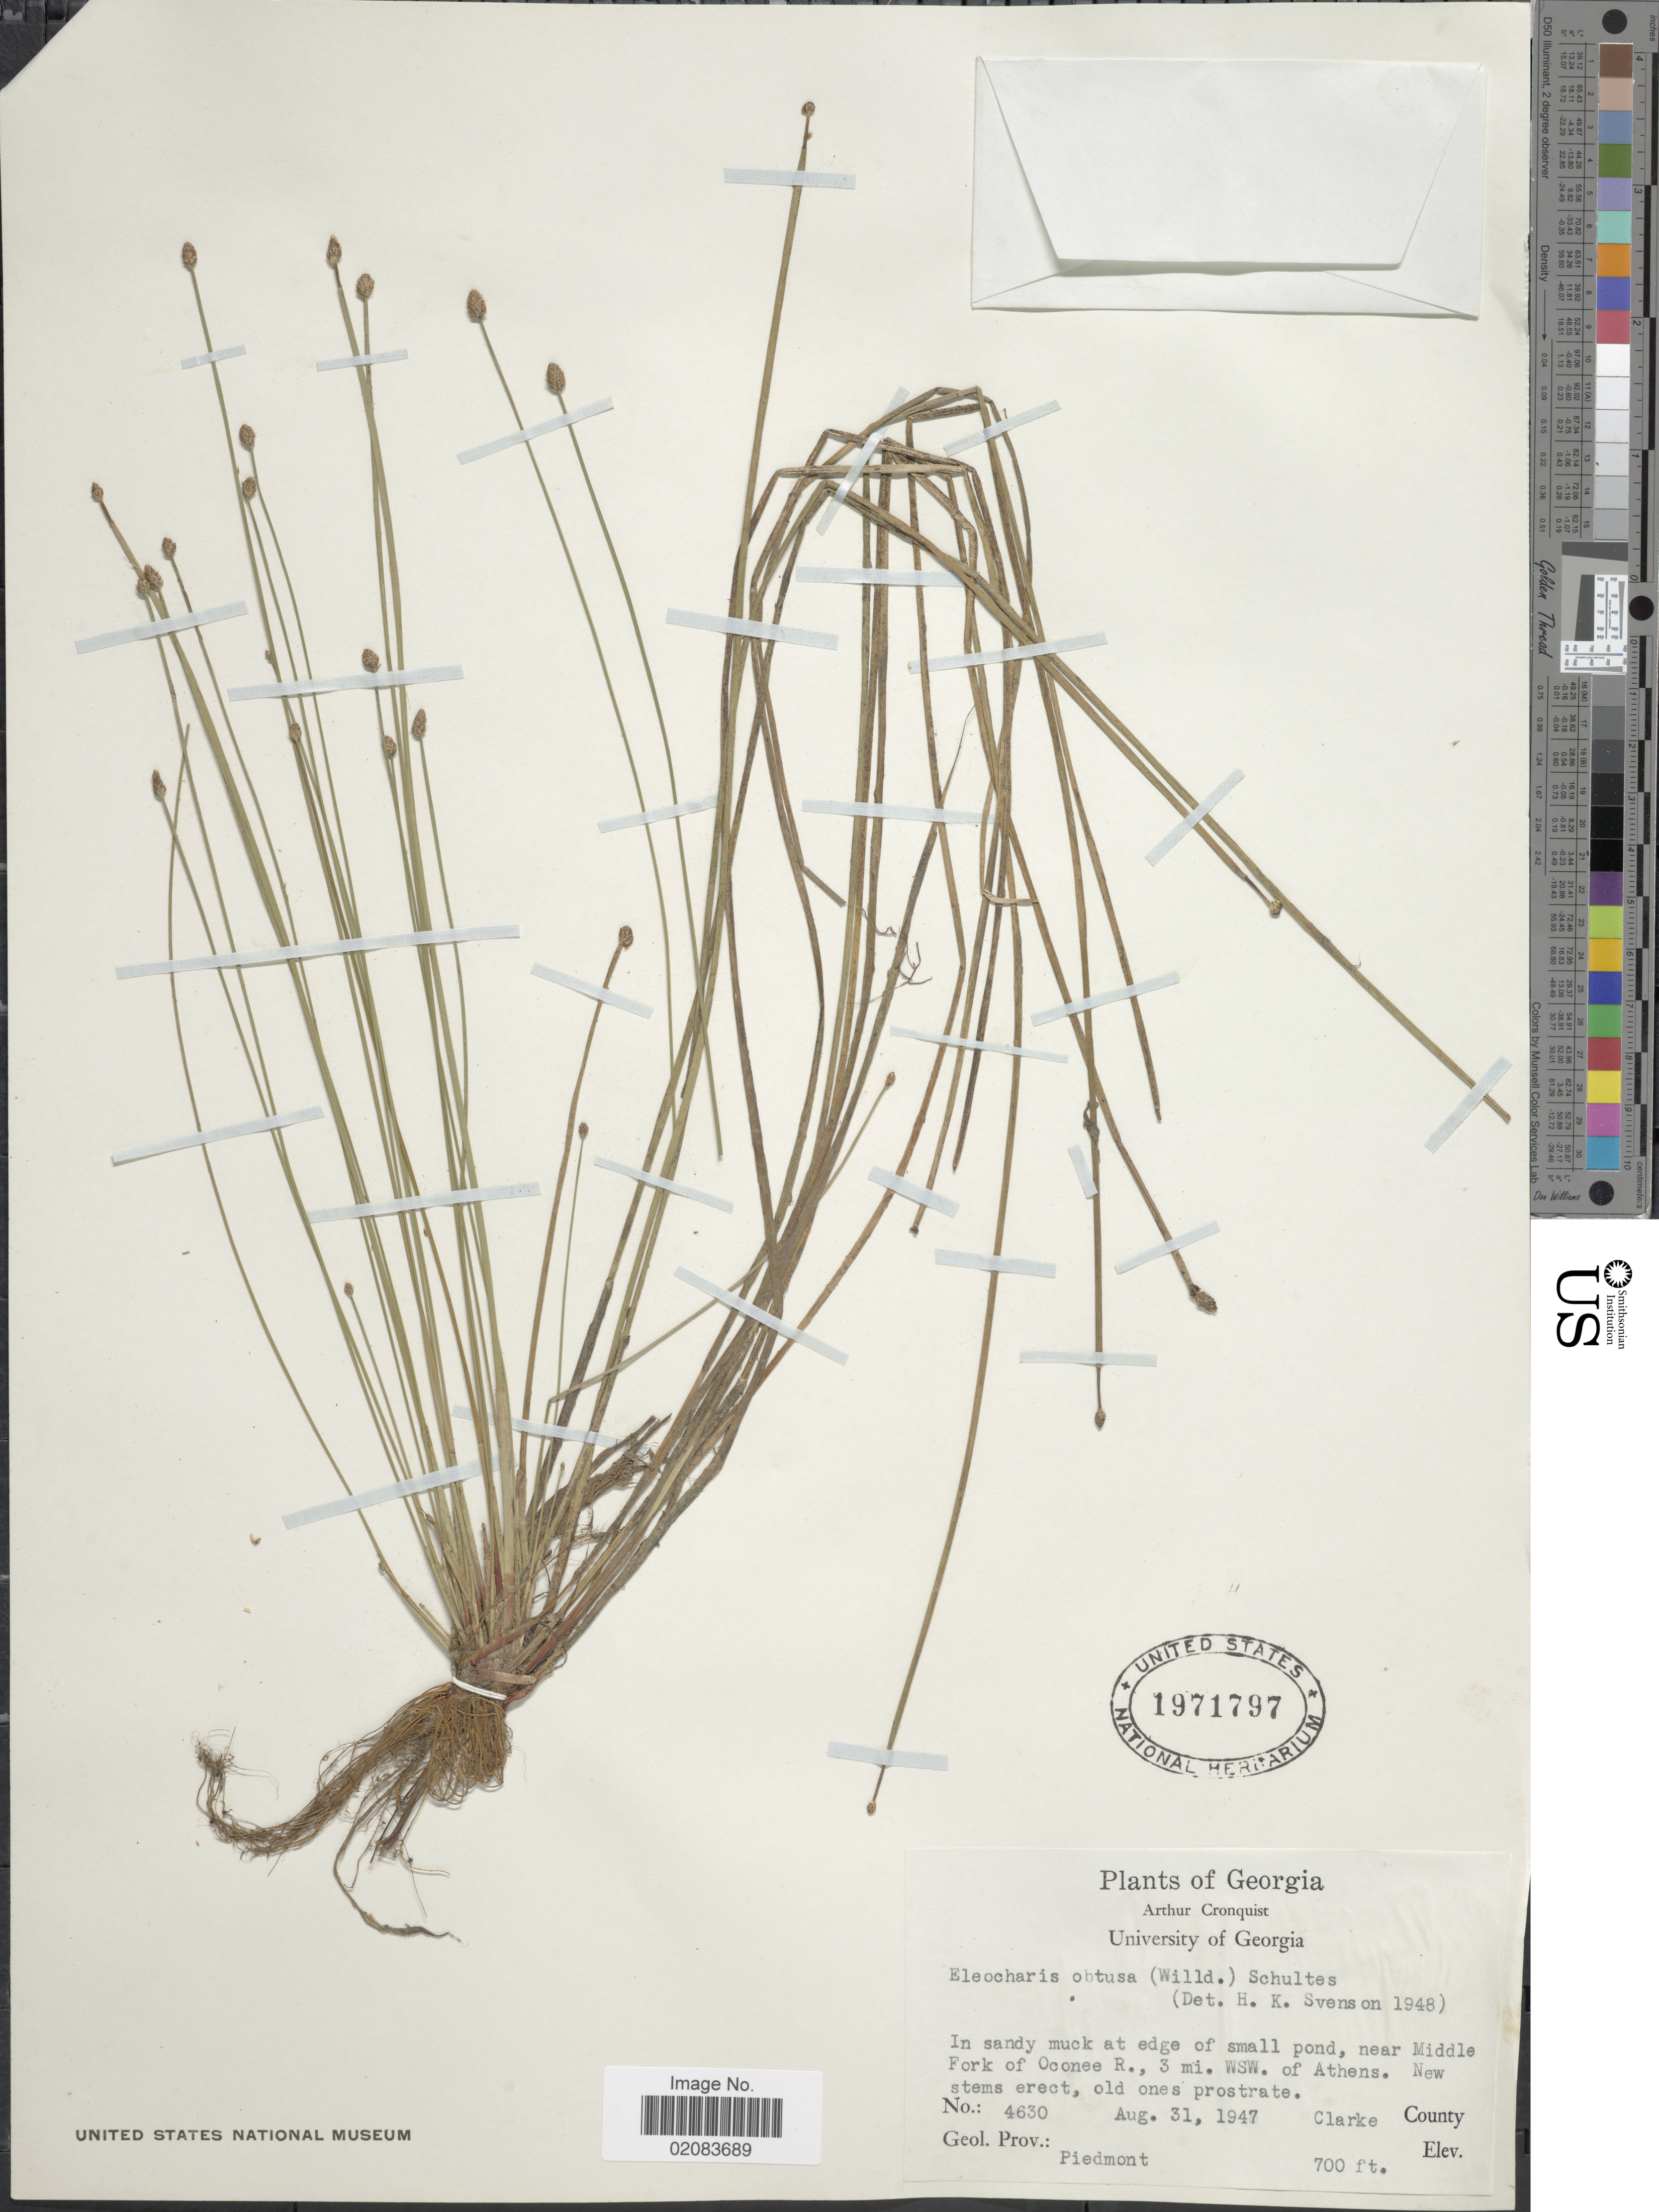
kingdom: Plantae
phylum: Tracheophyta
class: Liliopsida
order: Poales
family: Cyperaceae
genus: Eleocharis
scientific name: Eleocharis obtusa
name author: (Willd.) Schult.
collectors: A. J. Cronquist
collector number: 4630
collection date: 1947-08-31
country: United States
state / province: Georgia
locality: In sandy muck at edge of small pond, near Middle Fork of Oconee R., 3 mi. WSW. of Athens, Clarke County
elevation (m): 213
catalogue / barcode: US 1971797